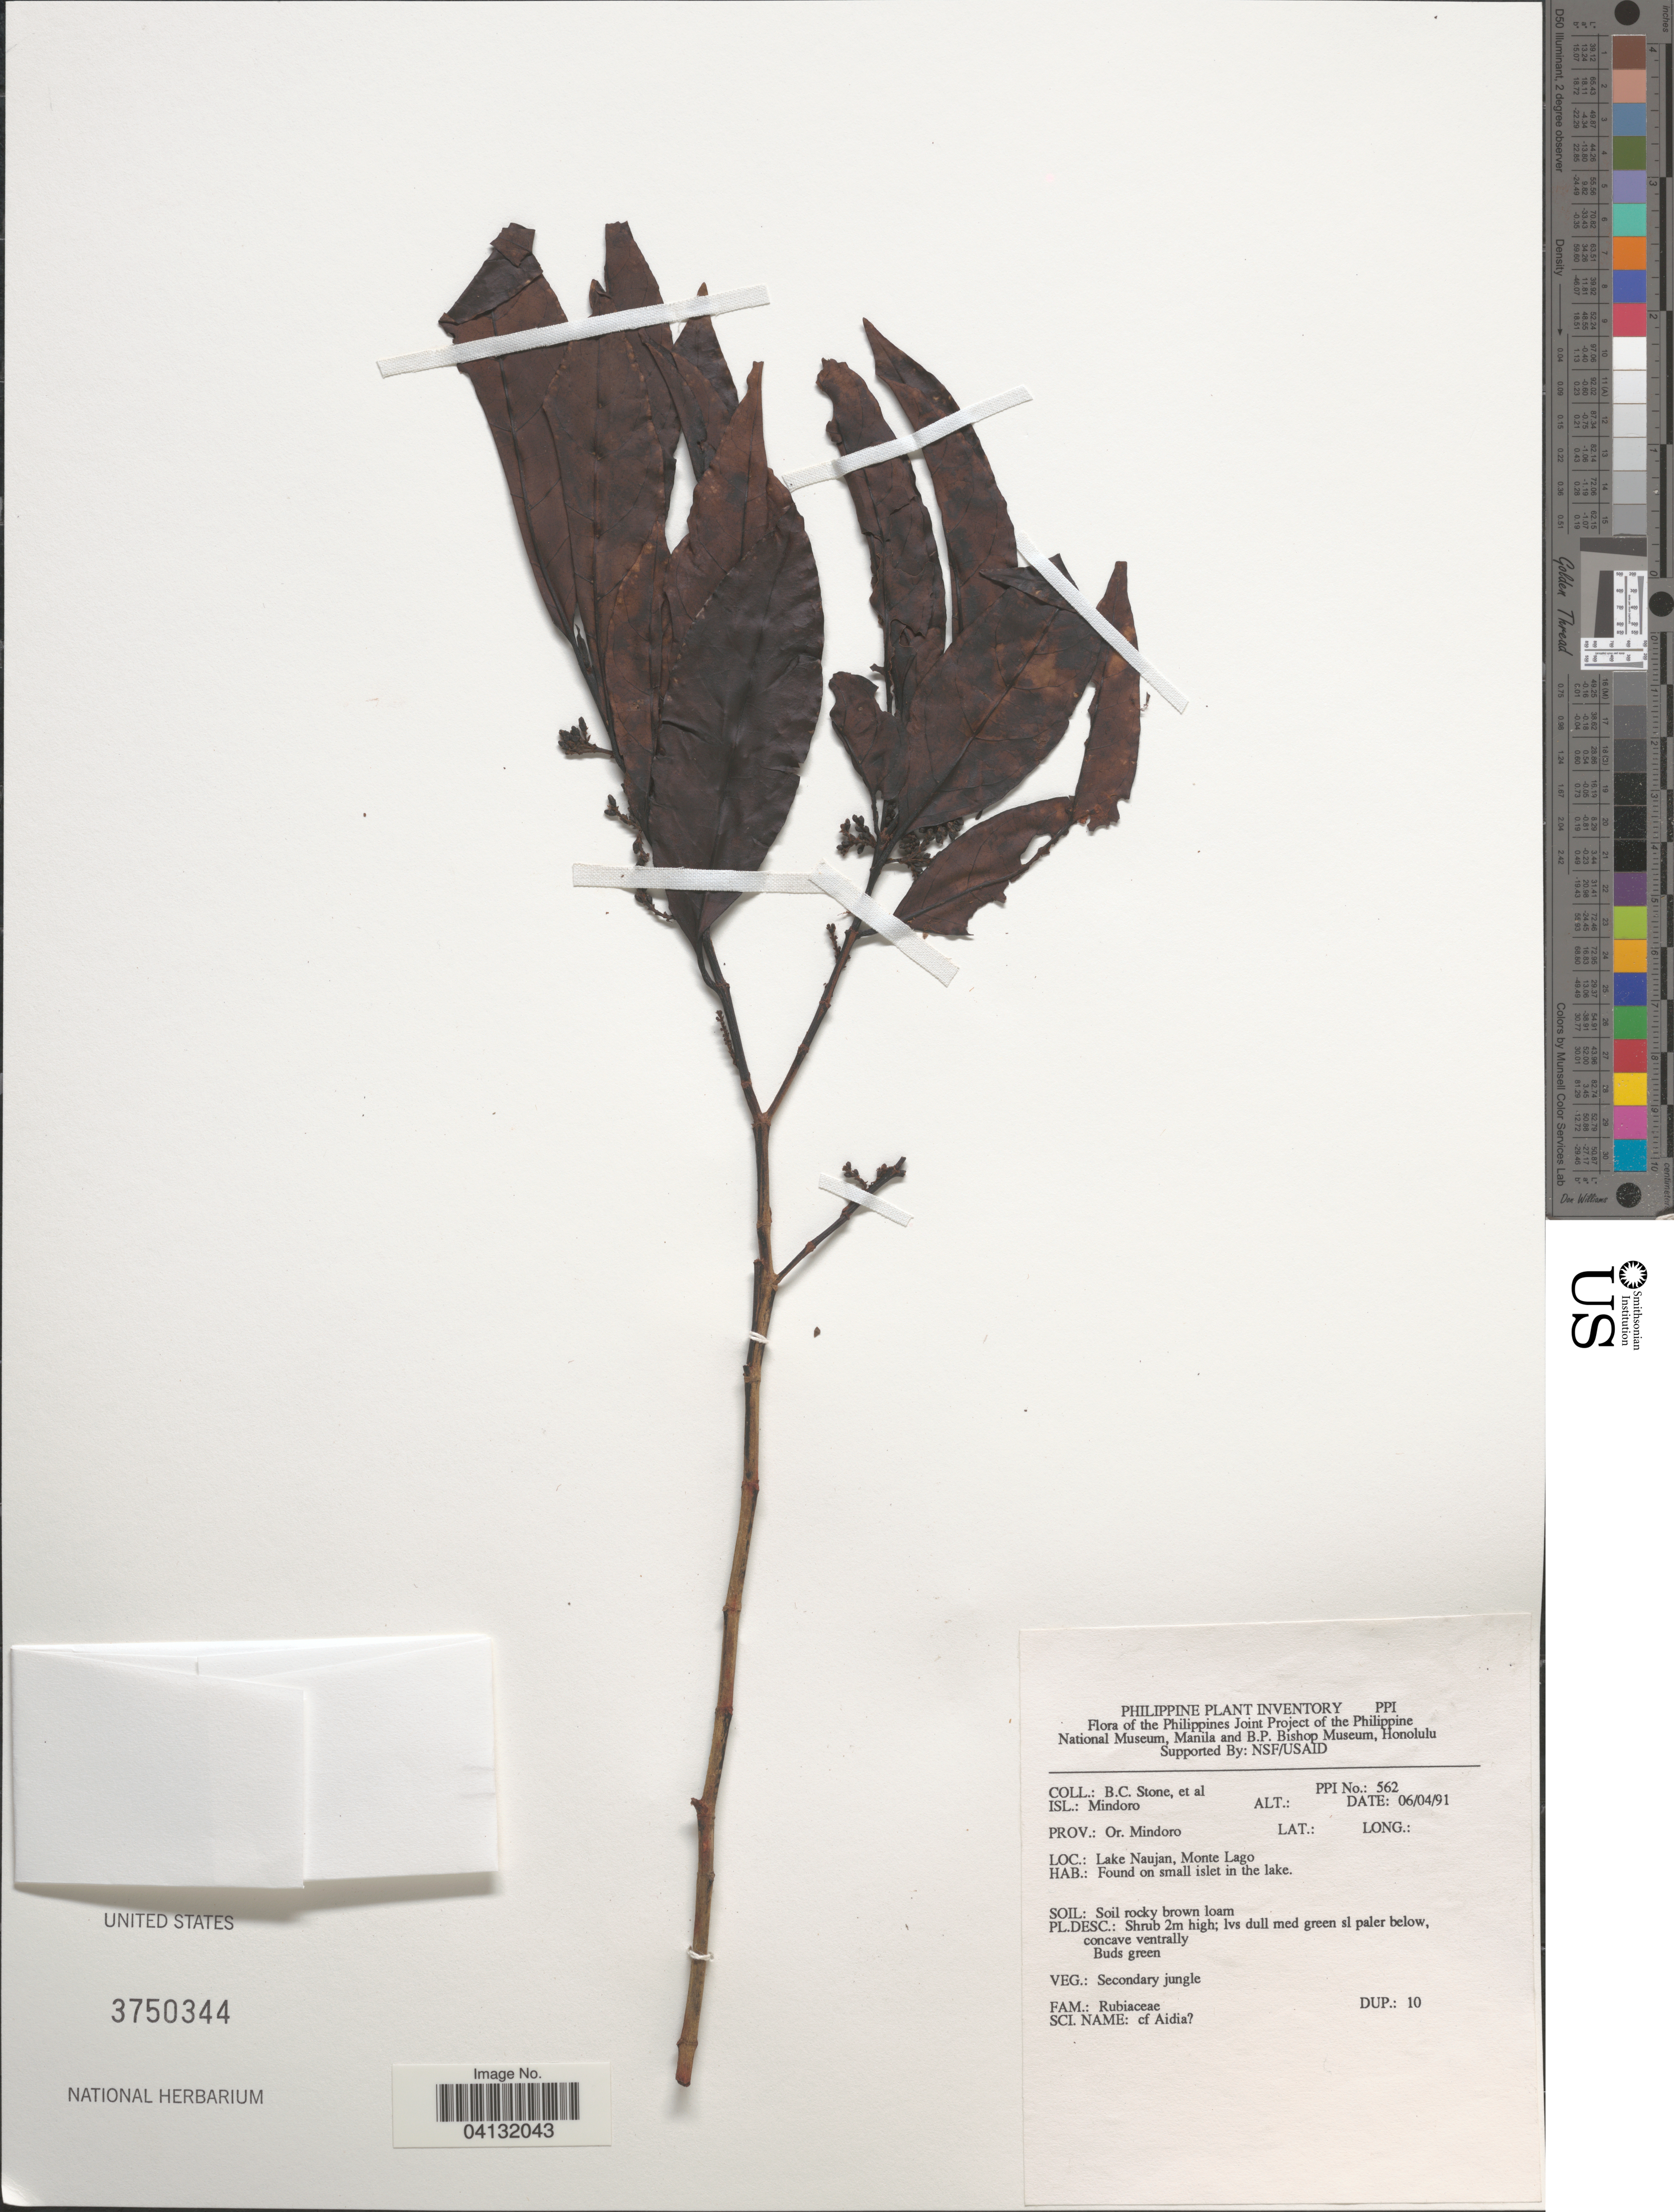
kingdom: Plantae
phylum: Tracheophyta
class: Magnoliopsida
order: Gentianales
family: Rubiaceae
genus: Aidia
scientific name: Aidia sp.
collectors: B. C. Stone & et al.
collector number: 562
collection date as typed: Transcribed d/m/y: 6/4/91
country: Philippines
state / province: Mimaropa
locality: Isl.: Mindoro. Prov.: Or. Mindoro. Lake Naujan, Monte Lago.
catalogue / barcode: US 3750344